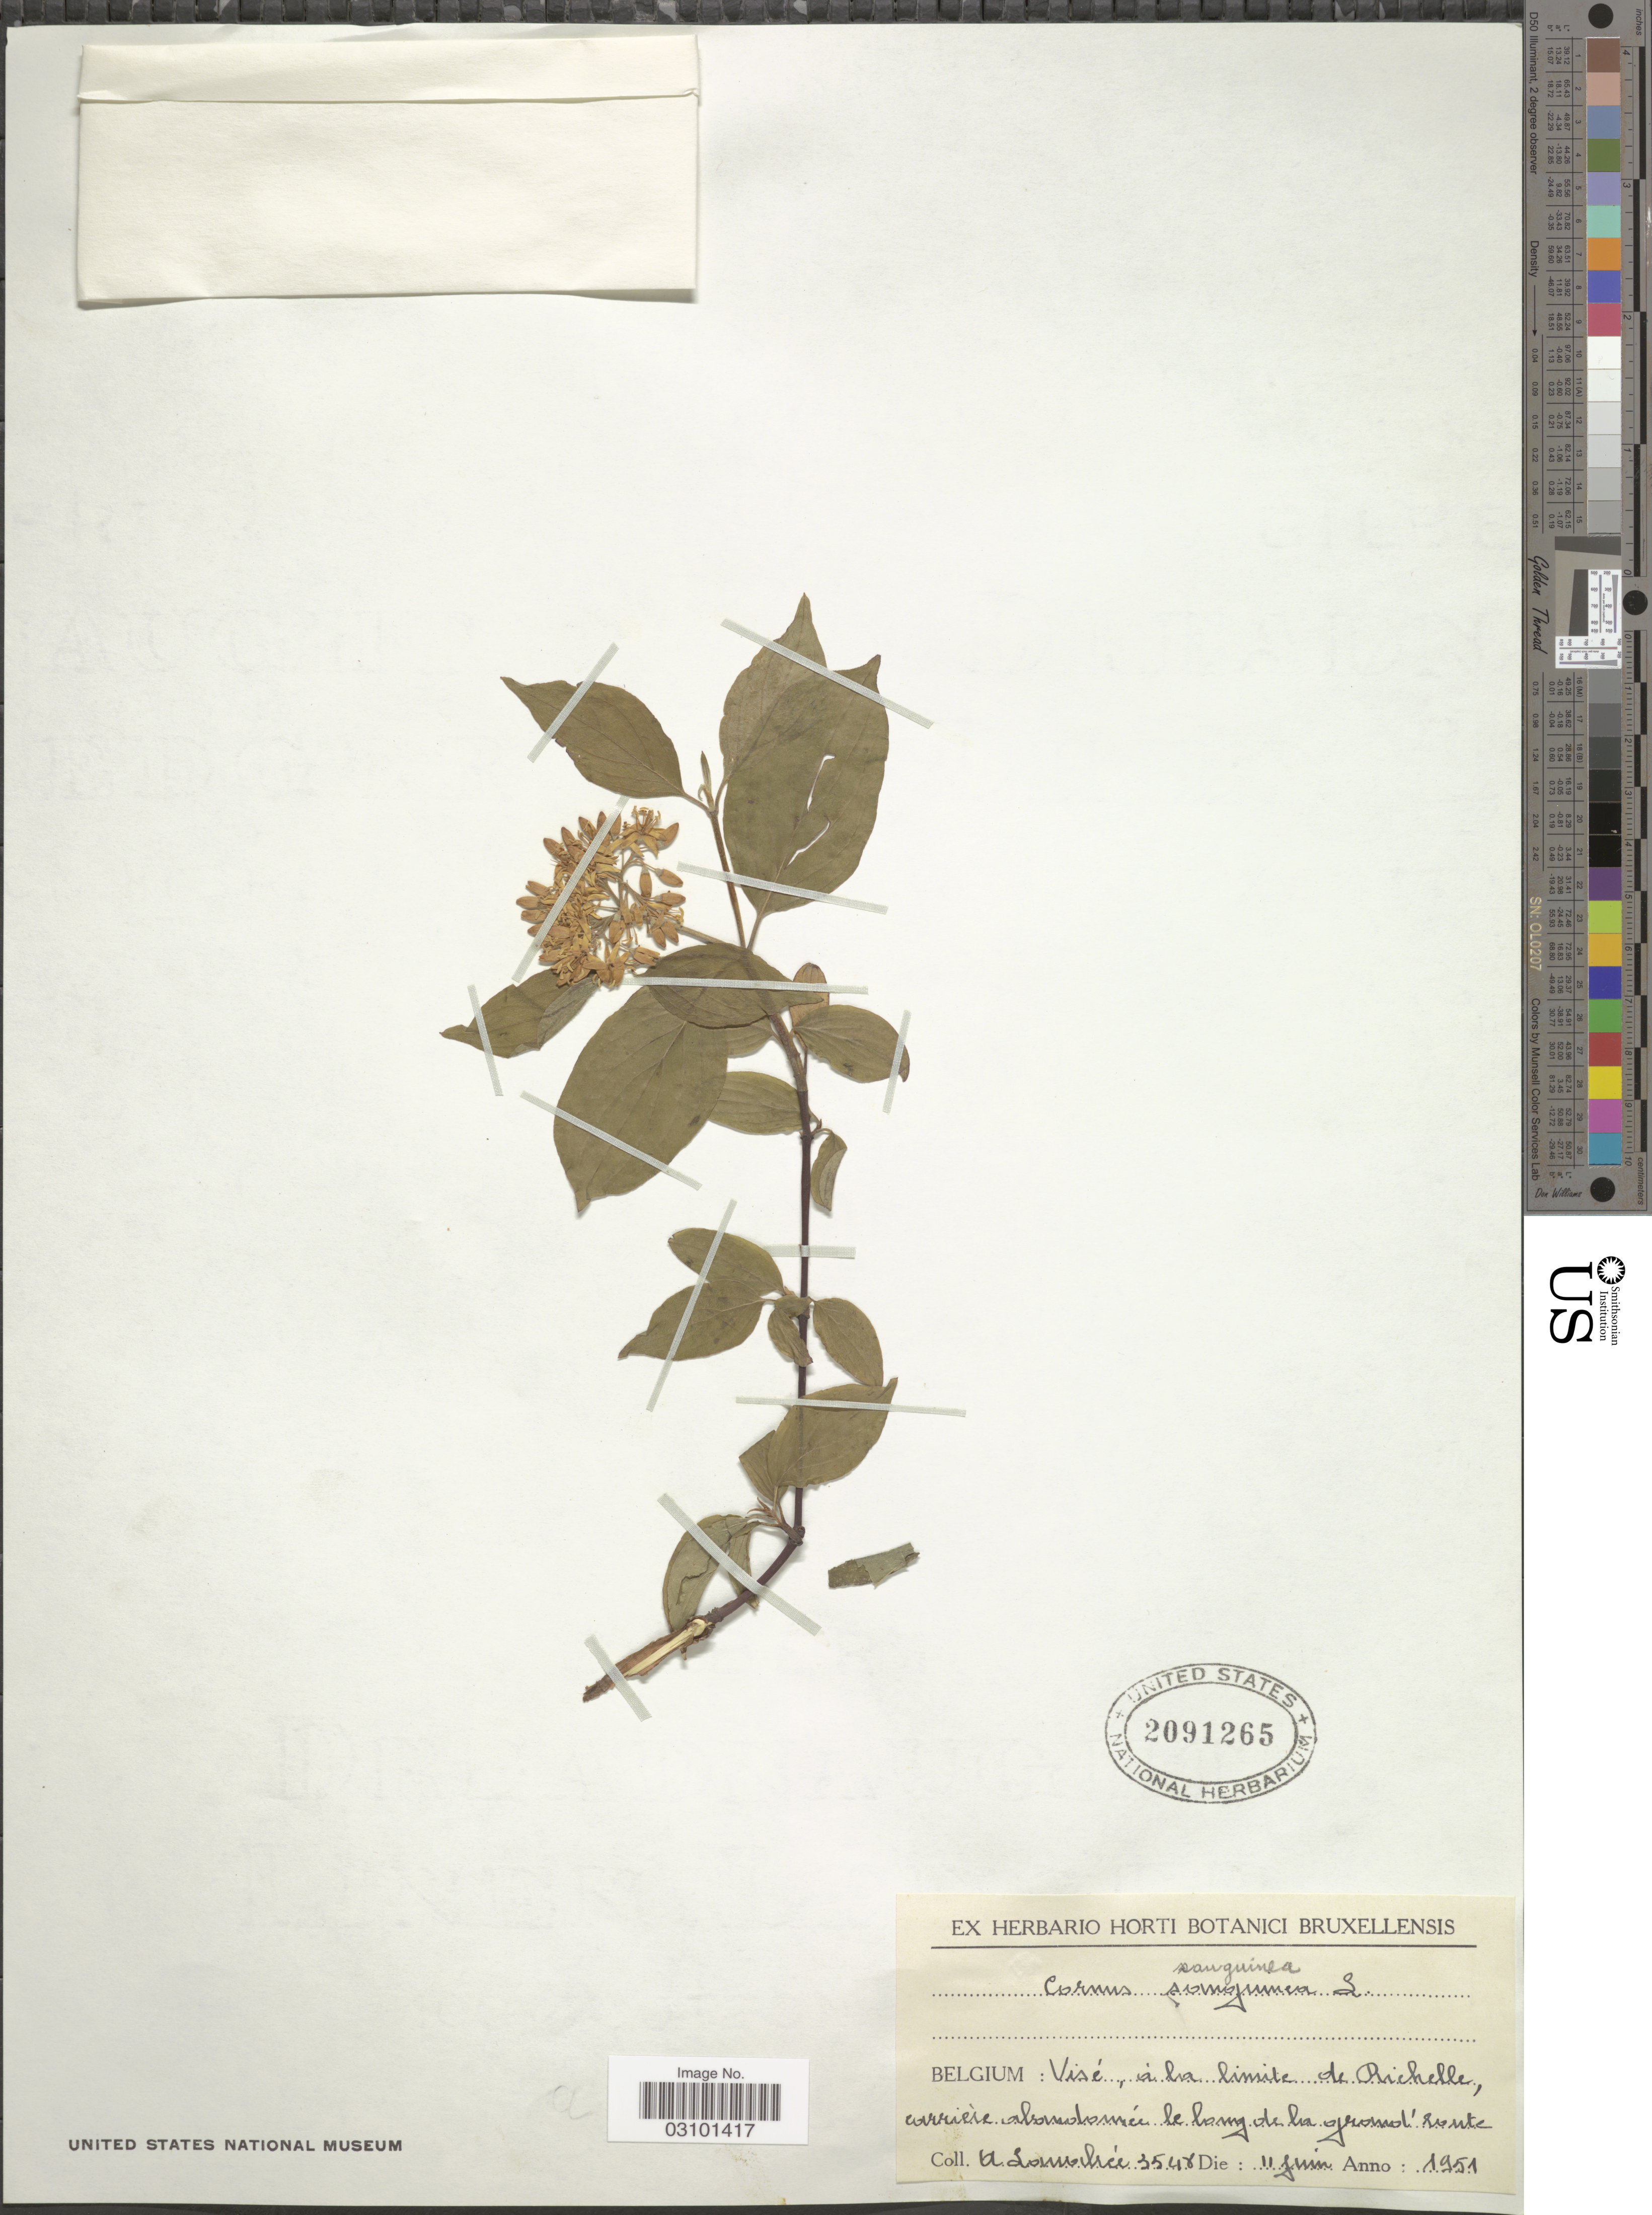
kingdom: Plantae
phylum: Tracheophyta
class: Magnoliopsida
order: Cornales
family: Cornaceae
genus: Cornus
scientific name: Cornus sanguinea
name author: L.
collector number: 3548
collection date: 1951-06-11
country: Belgium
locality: Visé, á la limite de Richelle, carrière abondomée le long de la ground'route.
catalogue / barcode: US 2091265